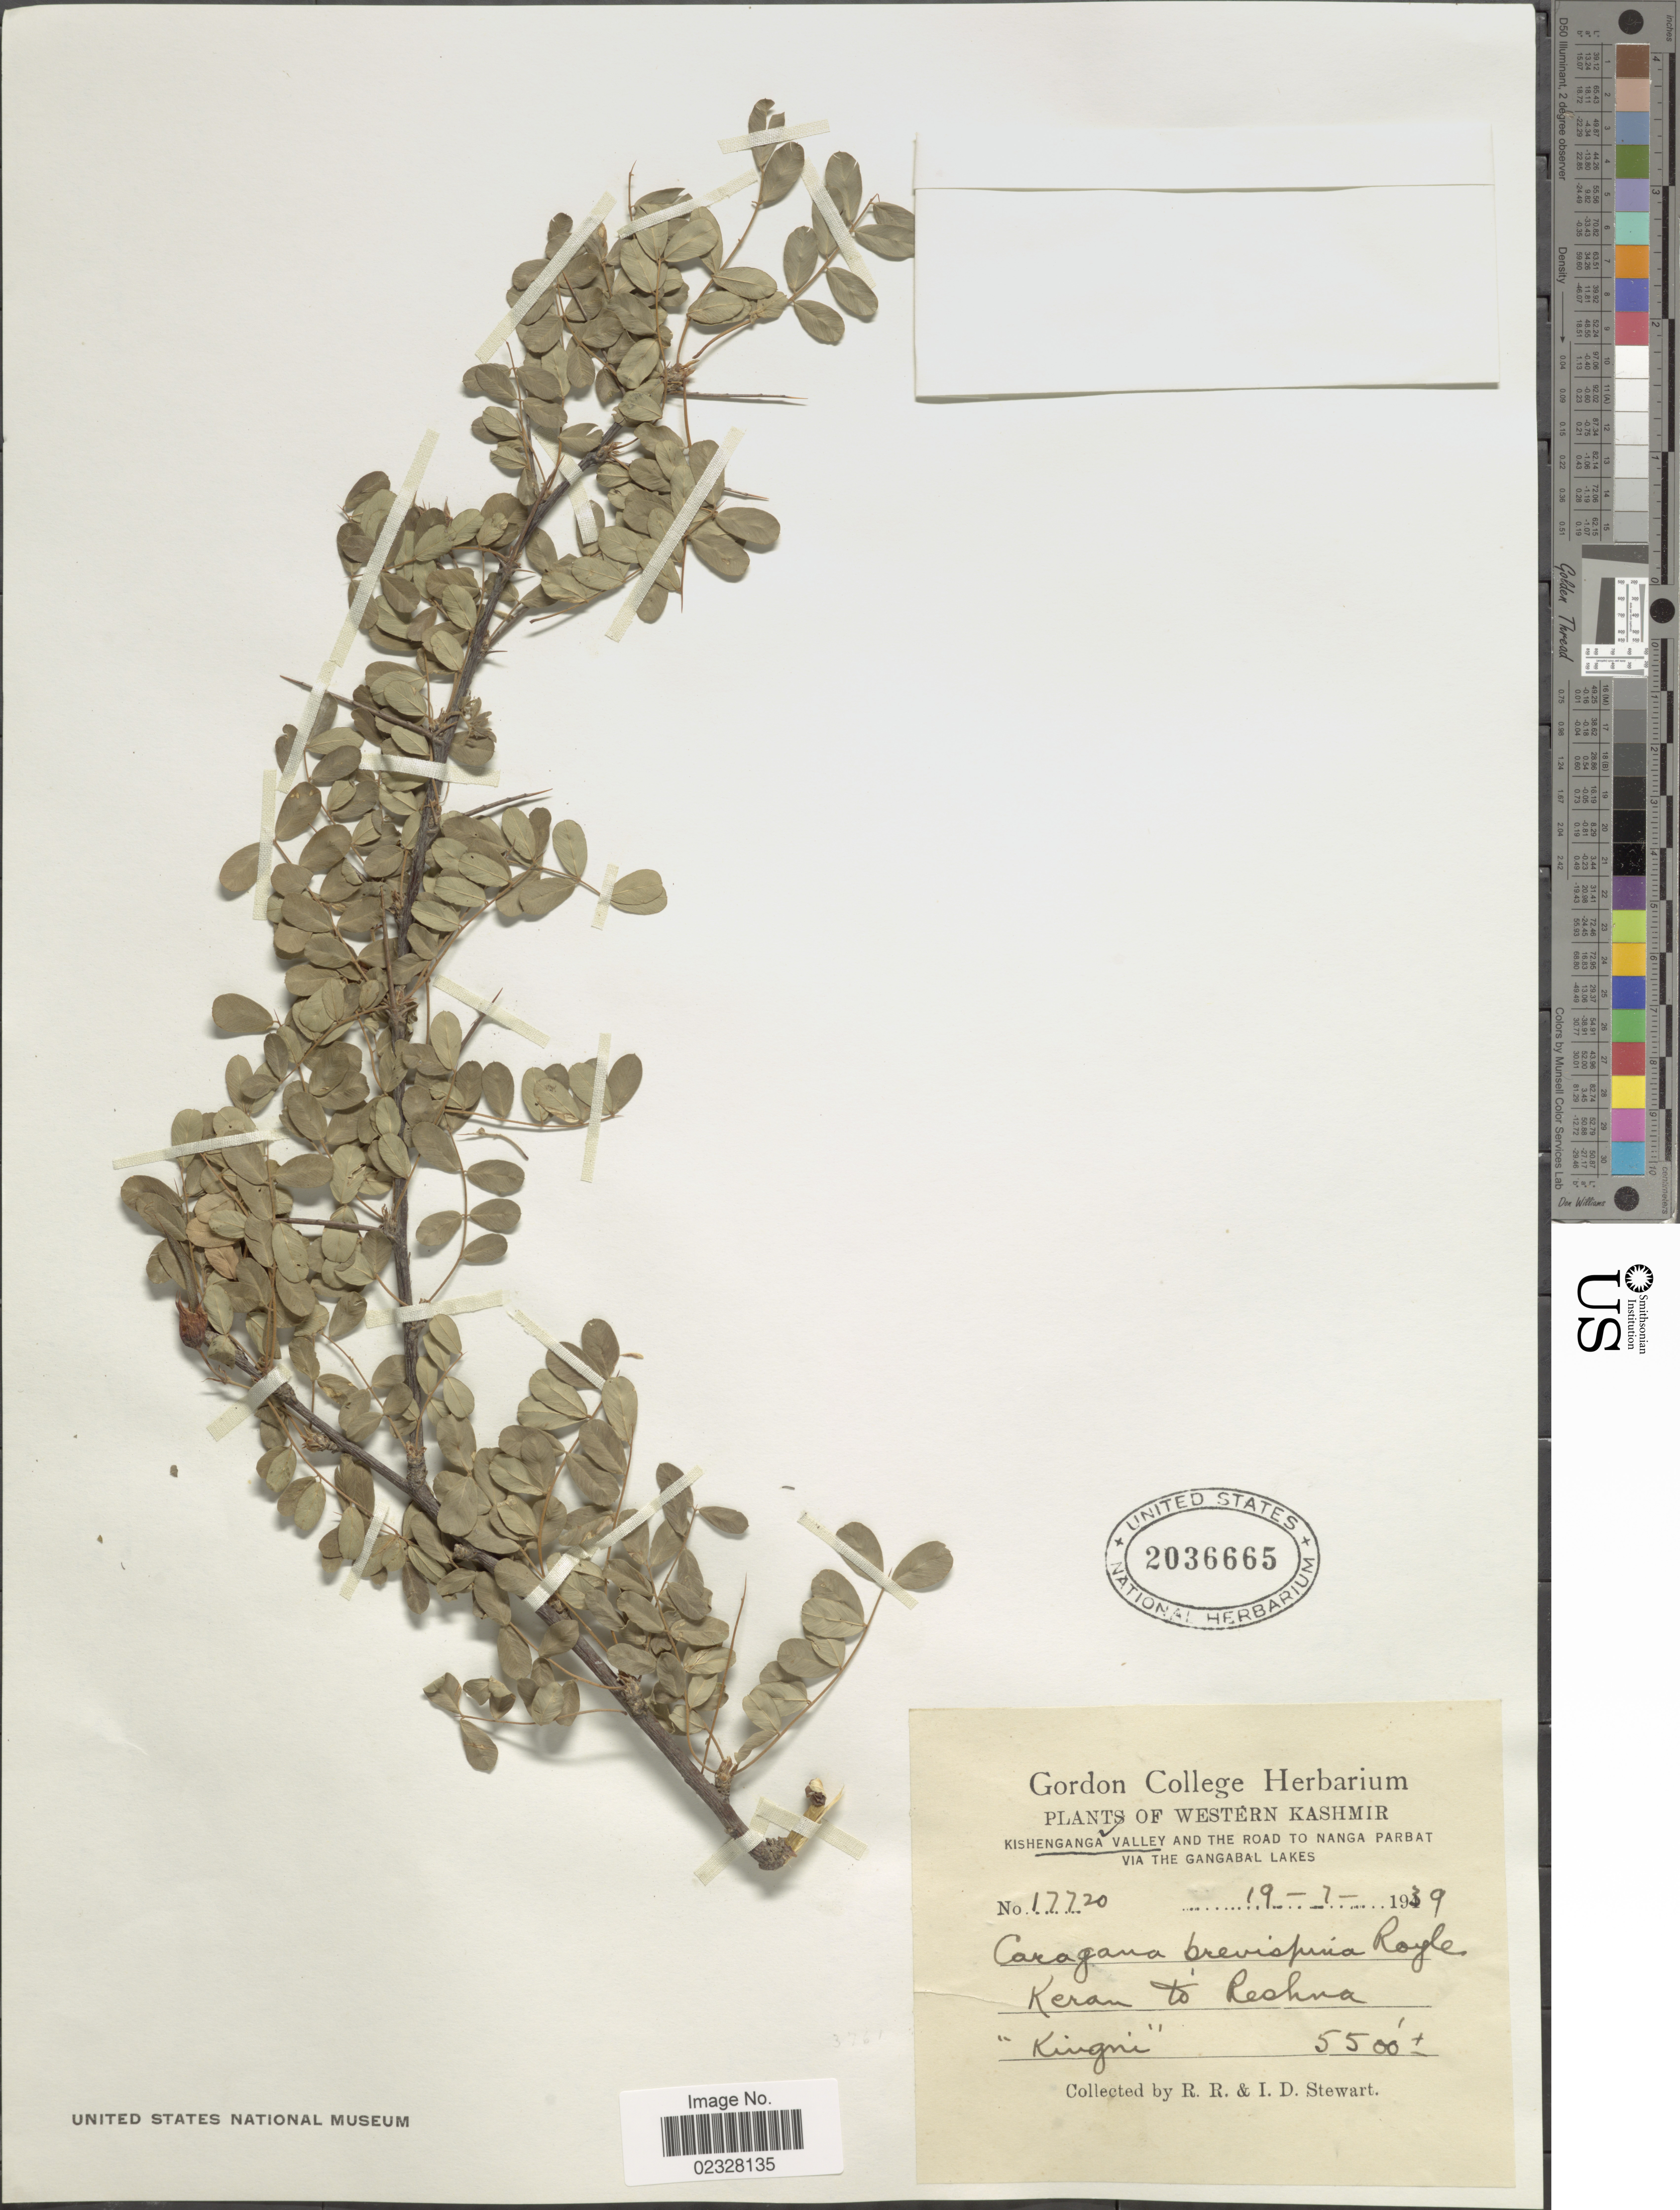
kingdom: Plantae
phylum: Tracheophyta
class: Magnoliopsida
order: Fabales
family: Fabaceae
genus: Caragana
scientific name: Caragana brevispina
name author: Benth.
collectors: R. R. Stewart & I. Stewart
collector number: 17720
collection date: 1939-07-19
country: India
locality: Western Kashmir. Kishenganga valley and the road to nanga Parbat via the Gangabal Lakes. Keran to Reshna. "Kingni"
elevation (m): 1676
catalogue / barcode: US 2036665